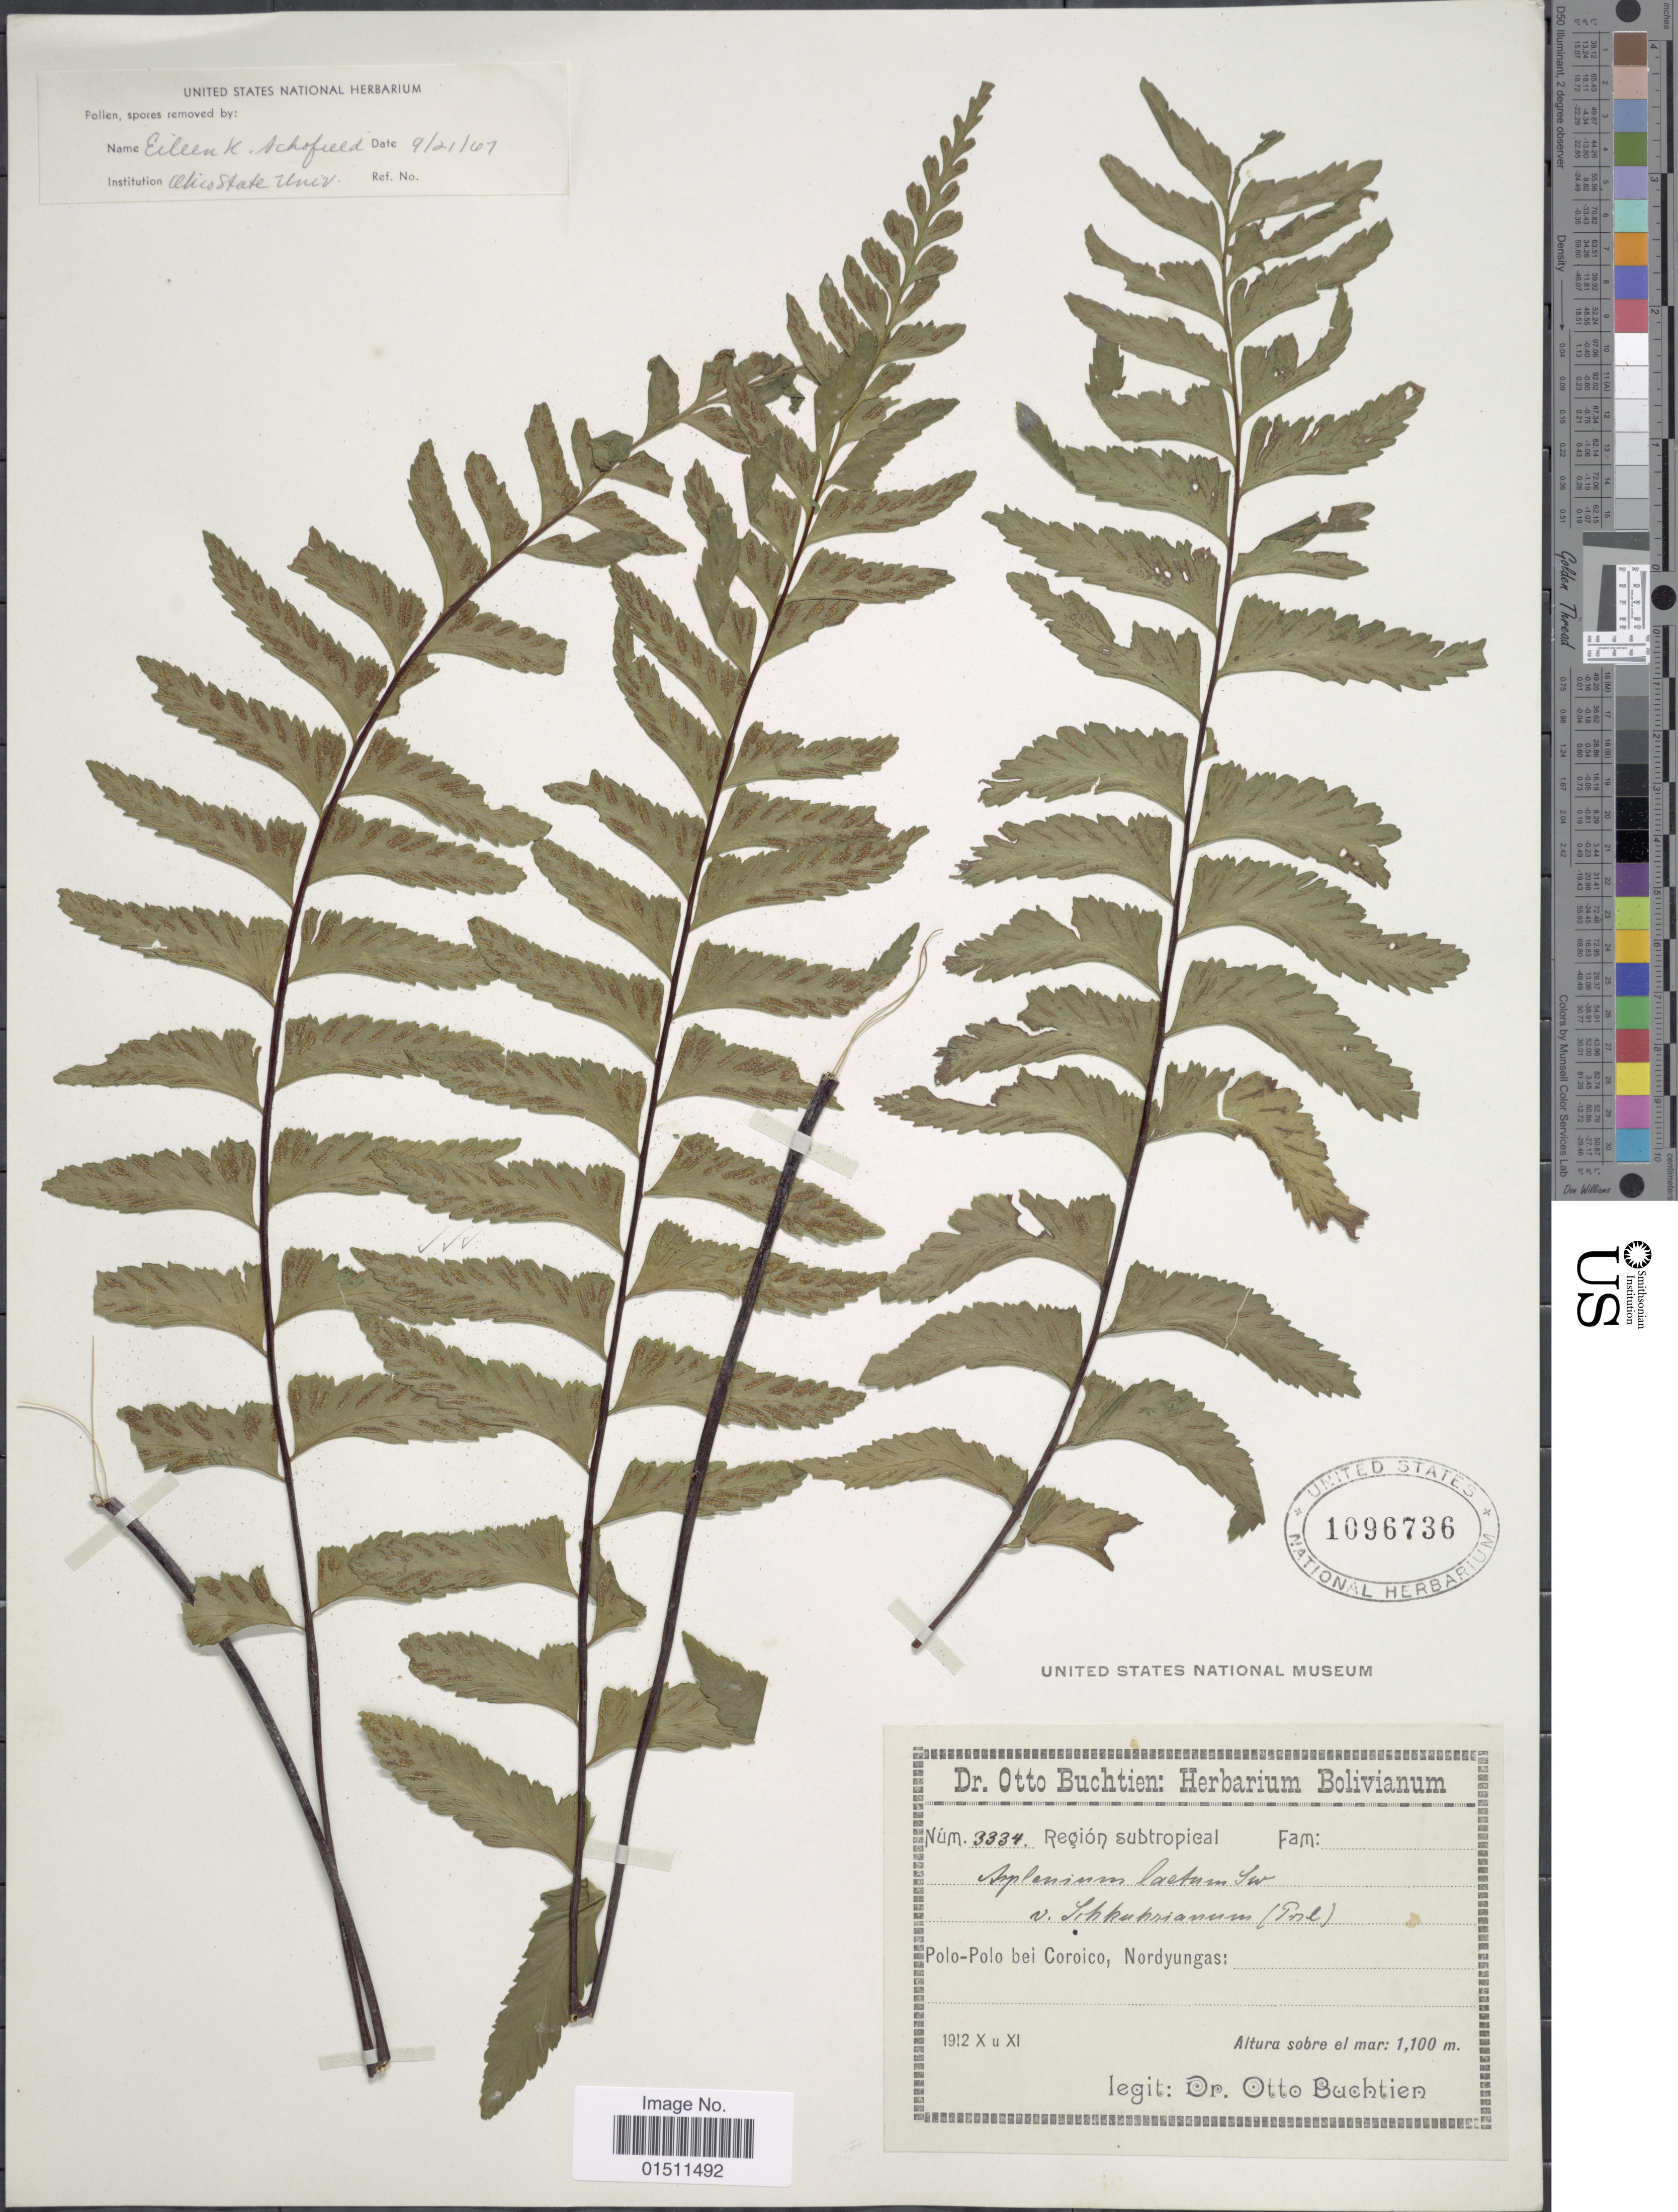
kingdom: Plantae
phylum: Tracheophyta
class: Polypodiopsida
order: Polypodiales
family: Aspleniaceae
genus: Asplenium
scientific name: Asplenium laetum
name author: Sw.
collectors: O. Buchtien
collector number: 3334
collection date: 1912-10/1912-11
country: Bolivia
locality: Polo-Polo bei Coroico, Nordyungas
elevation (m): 1100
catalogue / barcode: US 1096736